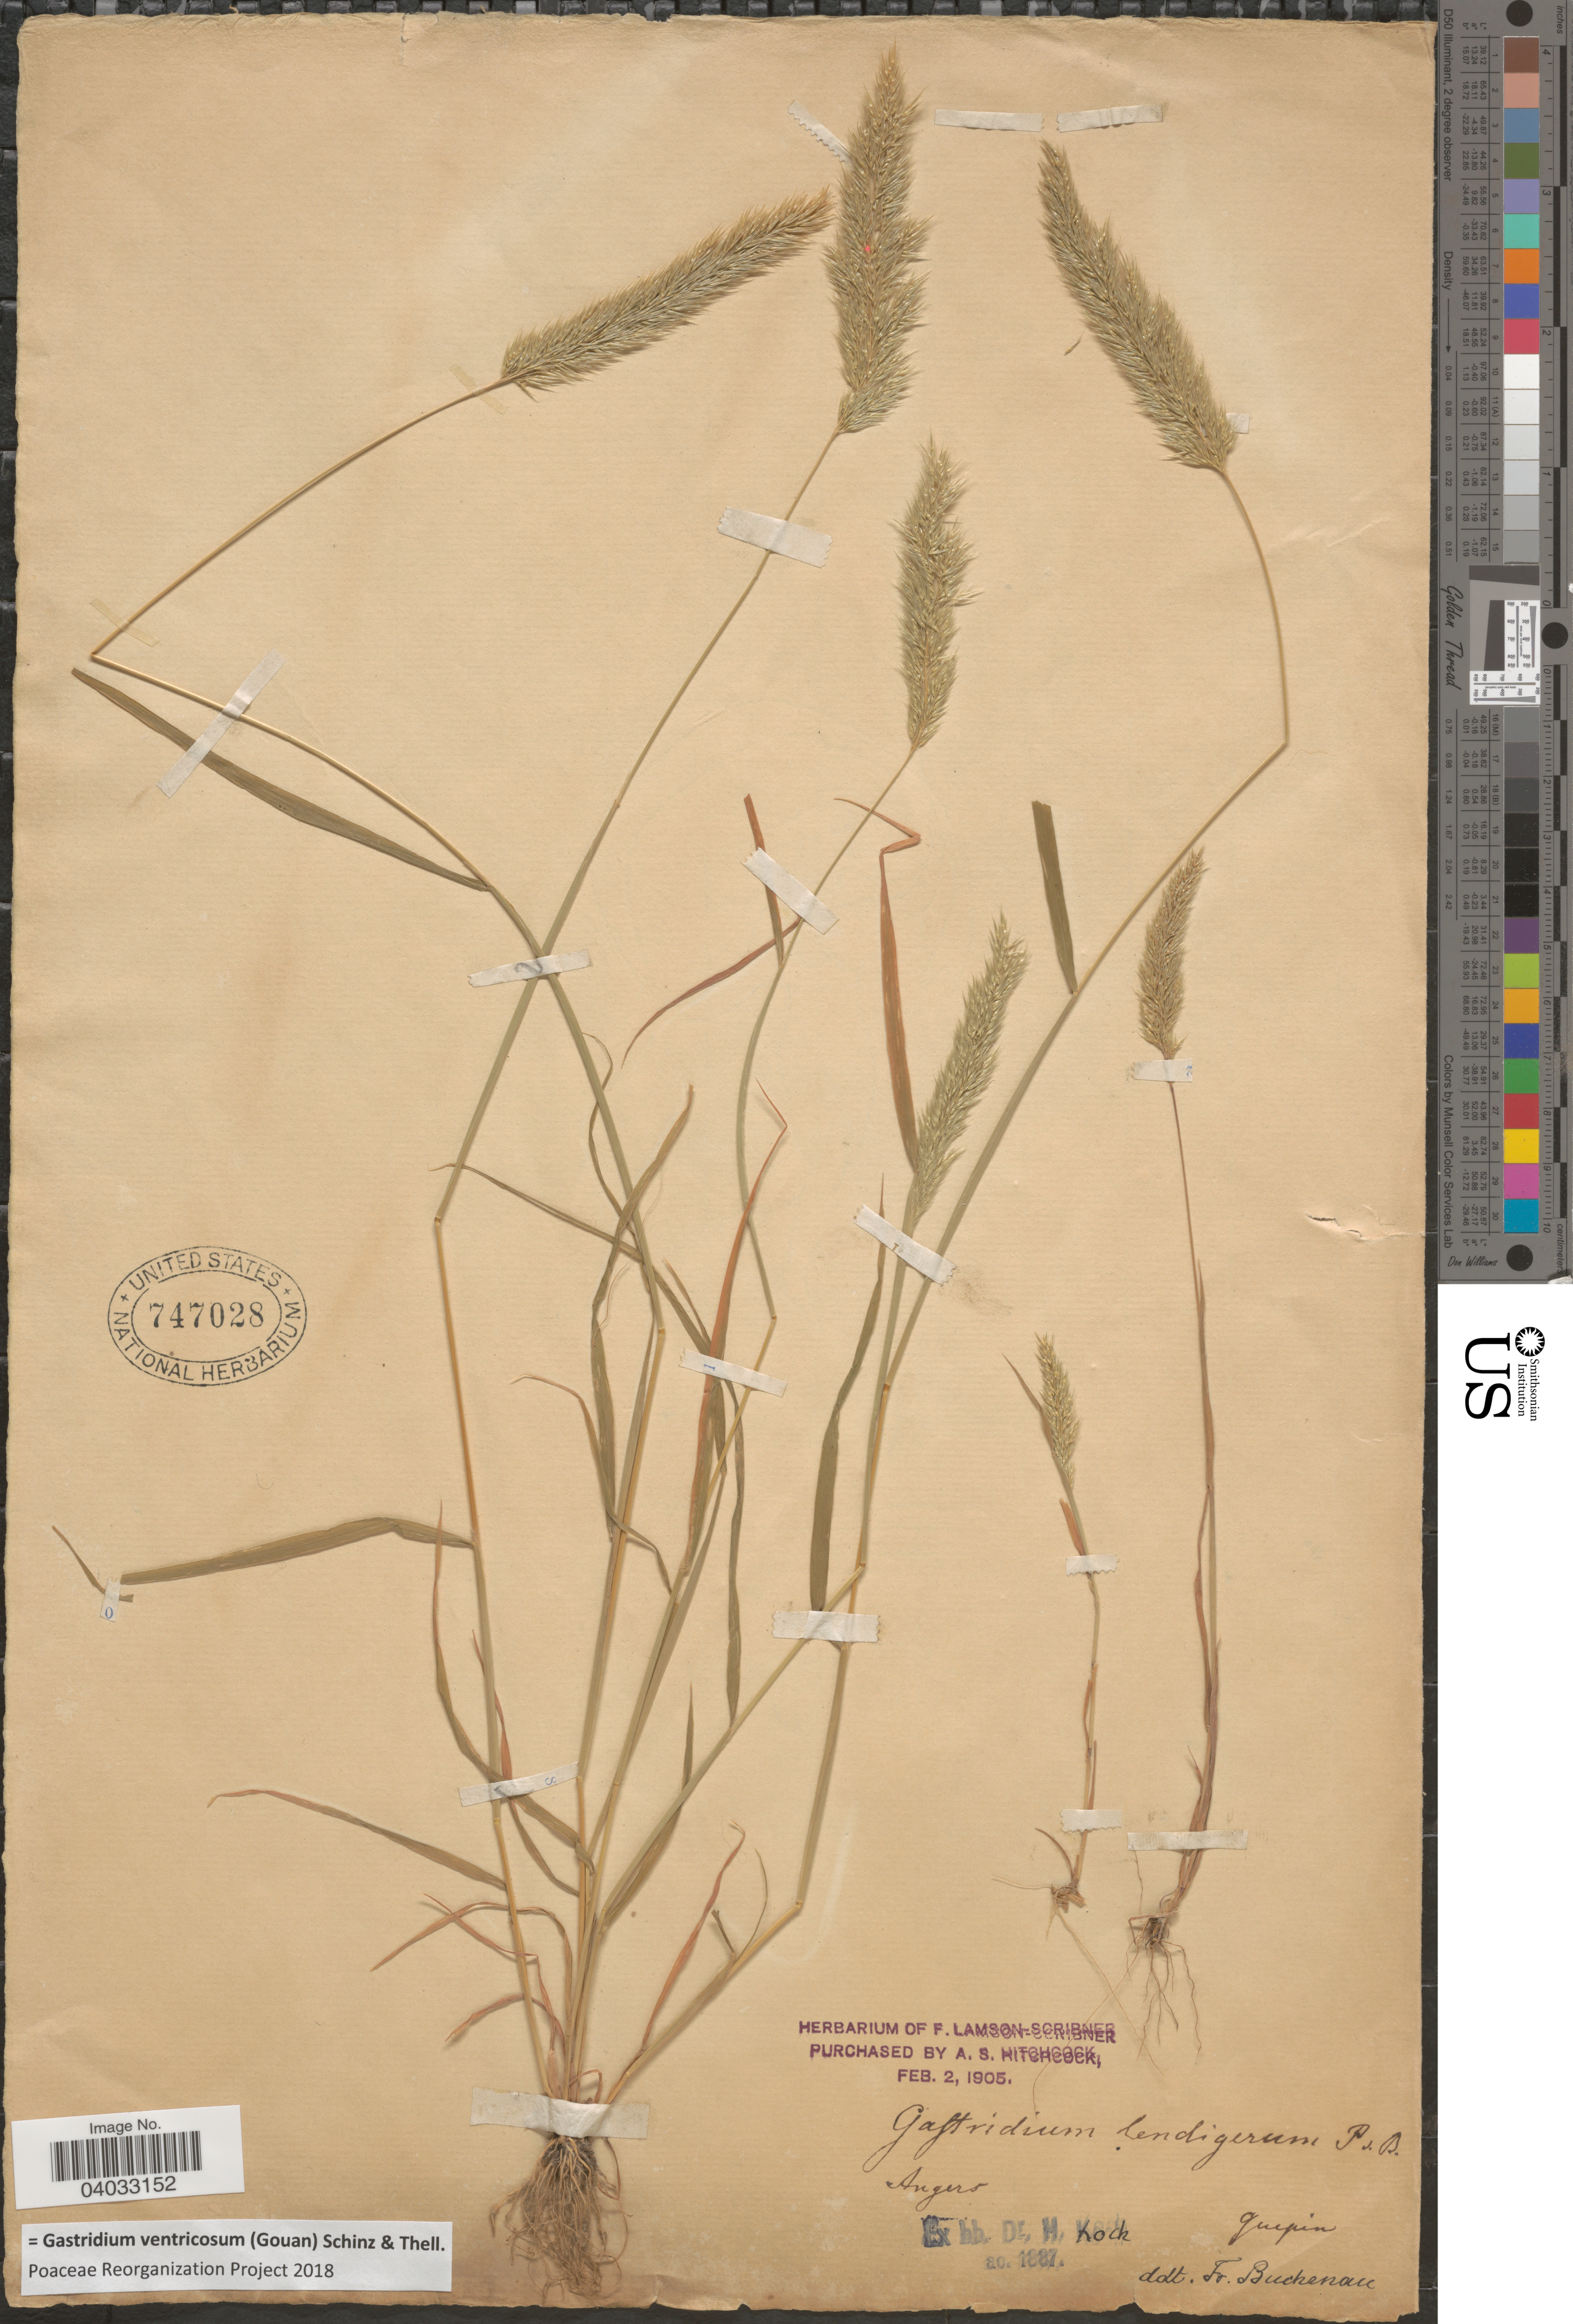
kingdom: Plantae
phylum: Tracheophyta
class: Liliopsida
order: Poales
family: Poaceae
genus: Gastridium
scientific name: Gastridium ventricosum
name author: (Gouan) Schinz & Thell.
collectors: F. Buchenau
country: France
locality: Angers. Quipin.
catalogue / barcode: US 747028